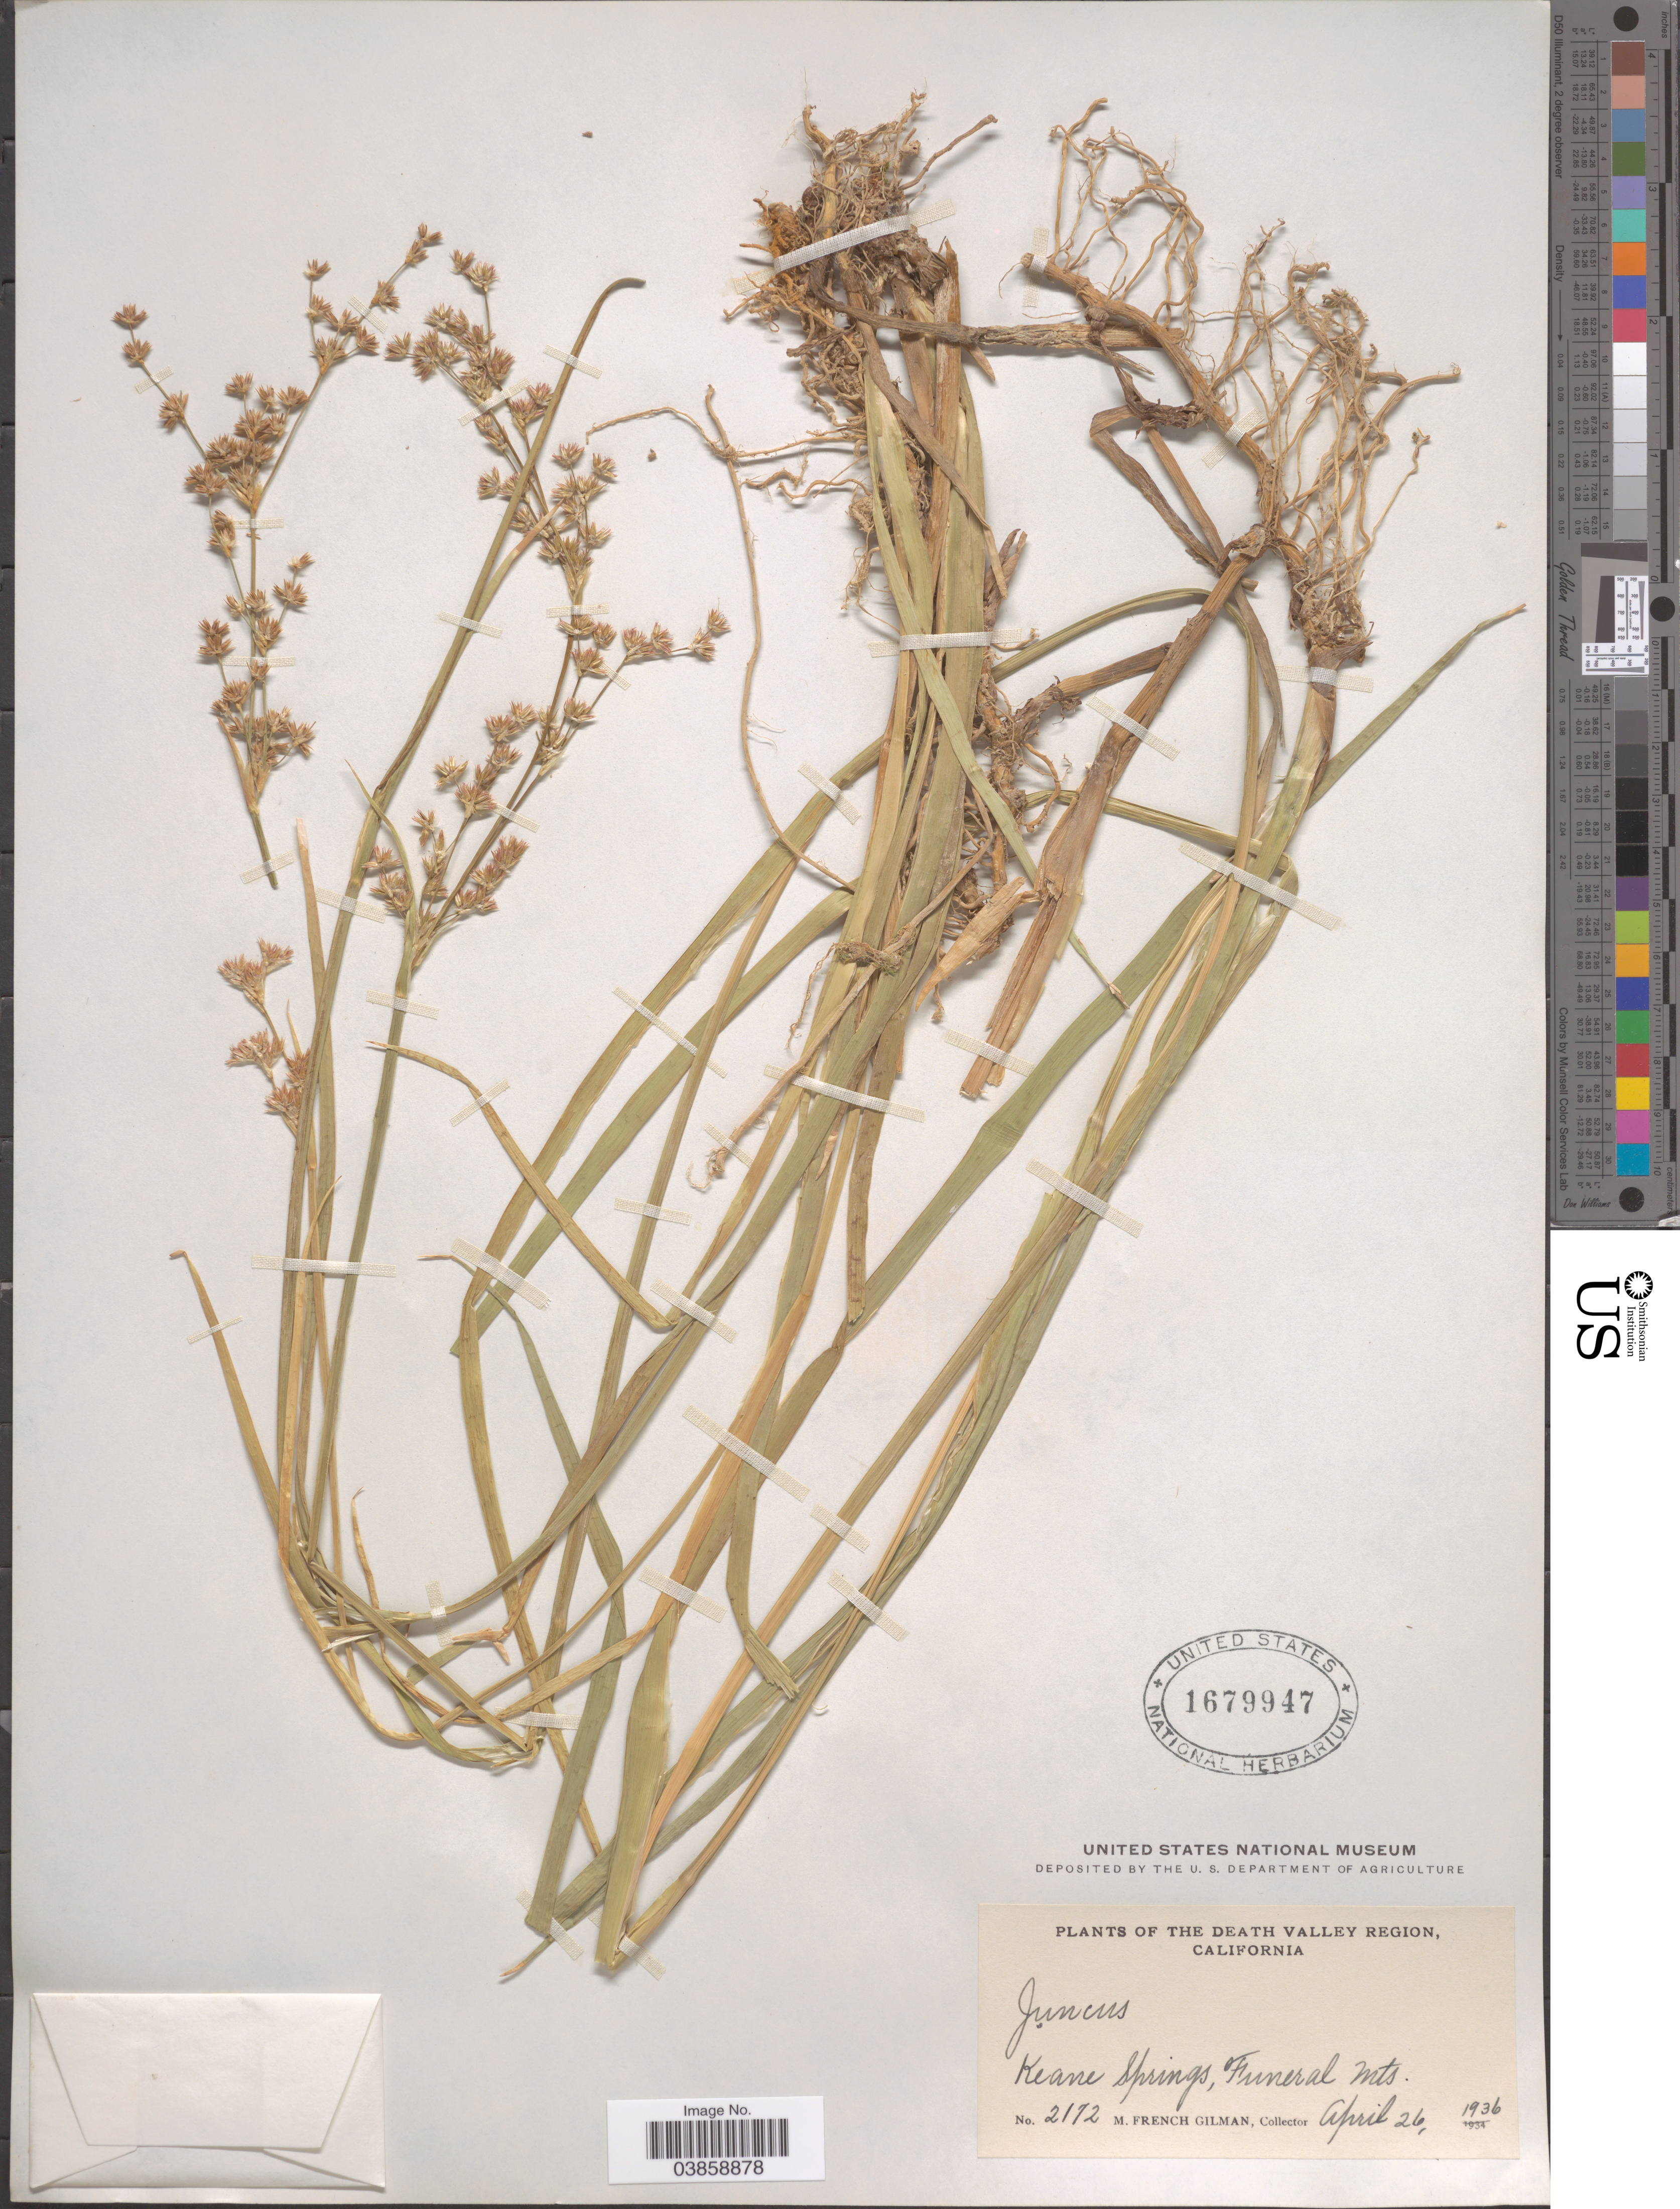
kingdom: Plantae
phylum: Tracheophyta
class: Liliopsida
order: Poales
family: Juncaceae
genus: Juncus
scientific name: Juncus sp.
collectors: M. F. Gilman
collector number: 2172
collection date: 1936-04-26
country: United States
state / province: California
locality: The Death Valley Region. Keane Springs, Funeral Mts.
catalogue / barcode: US 1679947